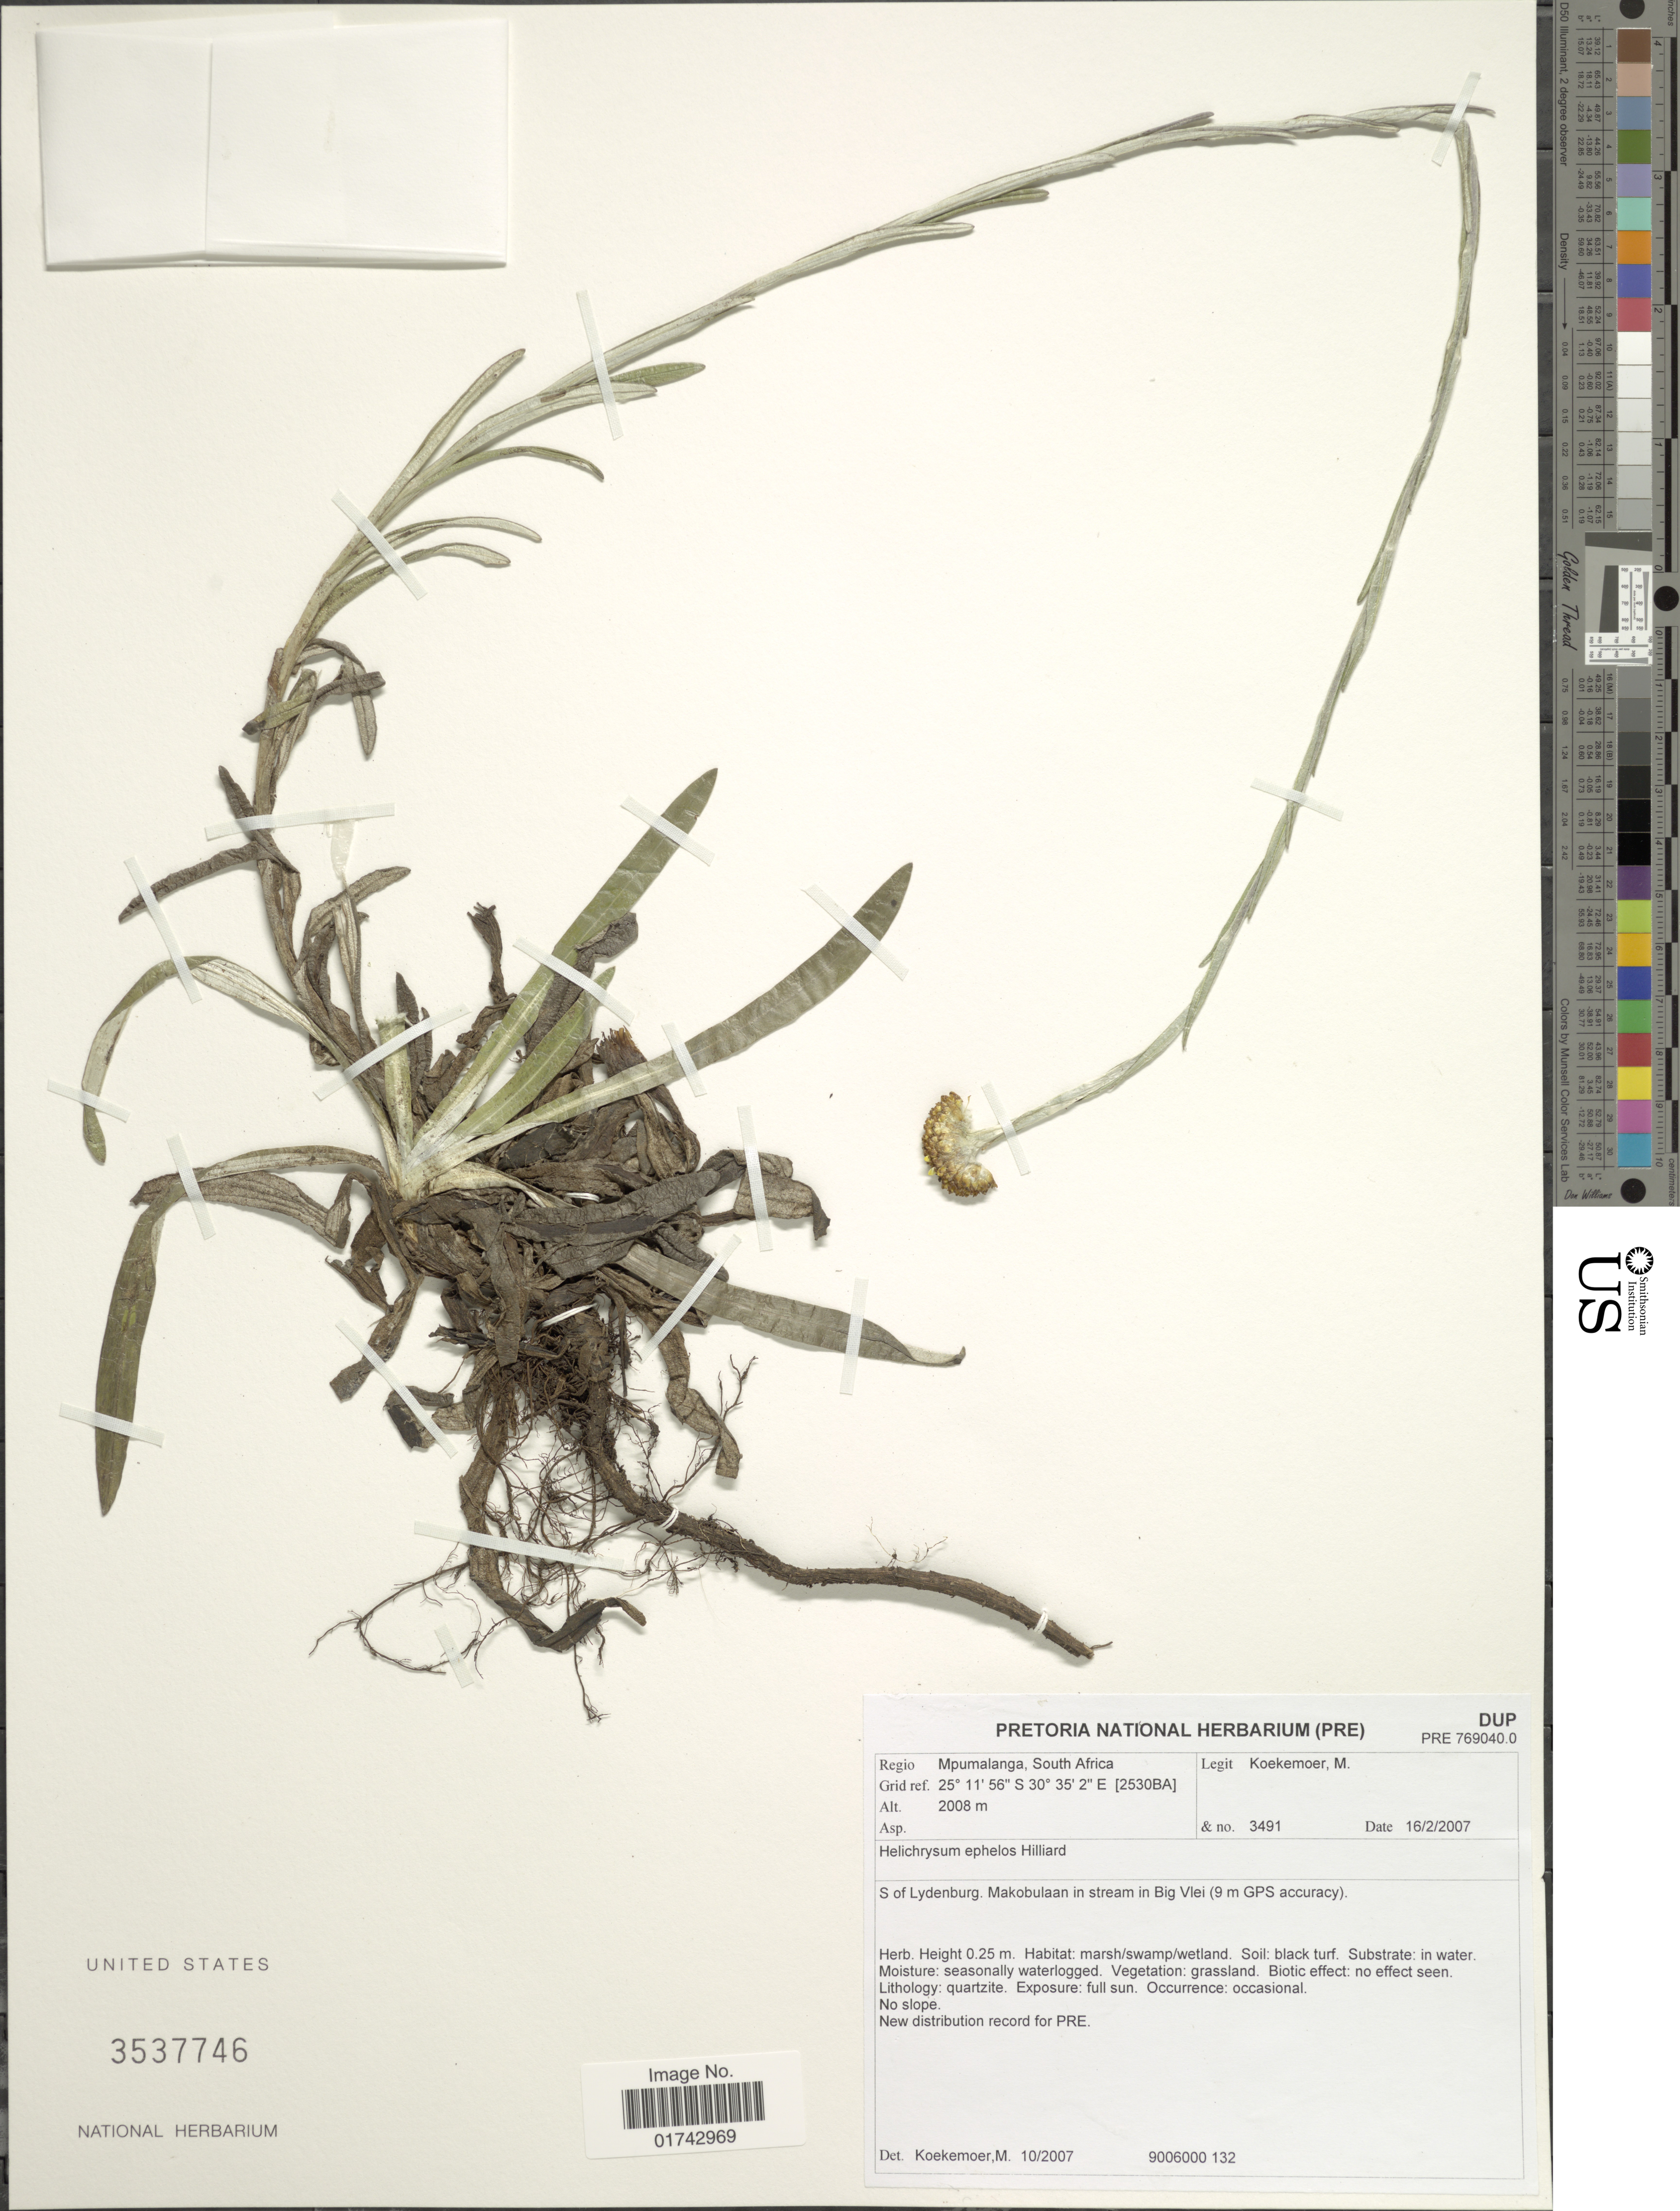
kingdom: Plantae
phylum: Tracheophyta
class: Magnoliopsida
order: Asterales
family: Asteraceae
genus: Helichrysum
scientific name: Helichrysum ephelos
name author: Hilliard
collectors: M. Koekemoer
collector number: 3491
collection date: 2007-02-16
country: South Africa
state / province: Mpumalanga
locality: Regio Mpumalanga, South Africa, Grid ref. [2530BA], S of Lydenburg. Makobulaan in stream in Big Vlei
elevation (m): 2008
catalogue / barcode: US 3537746